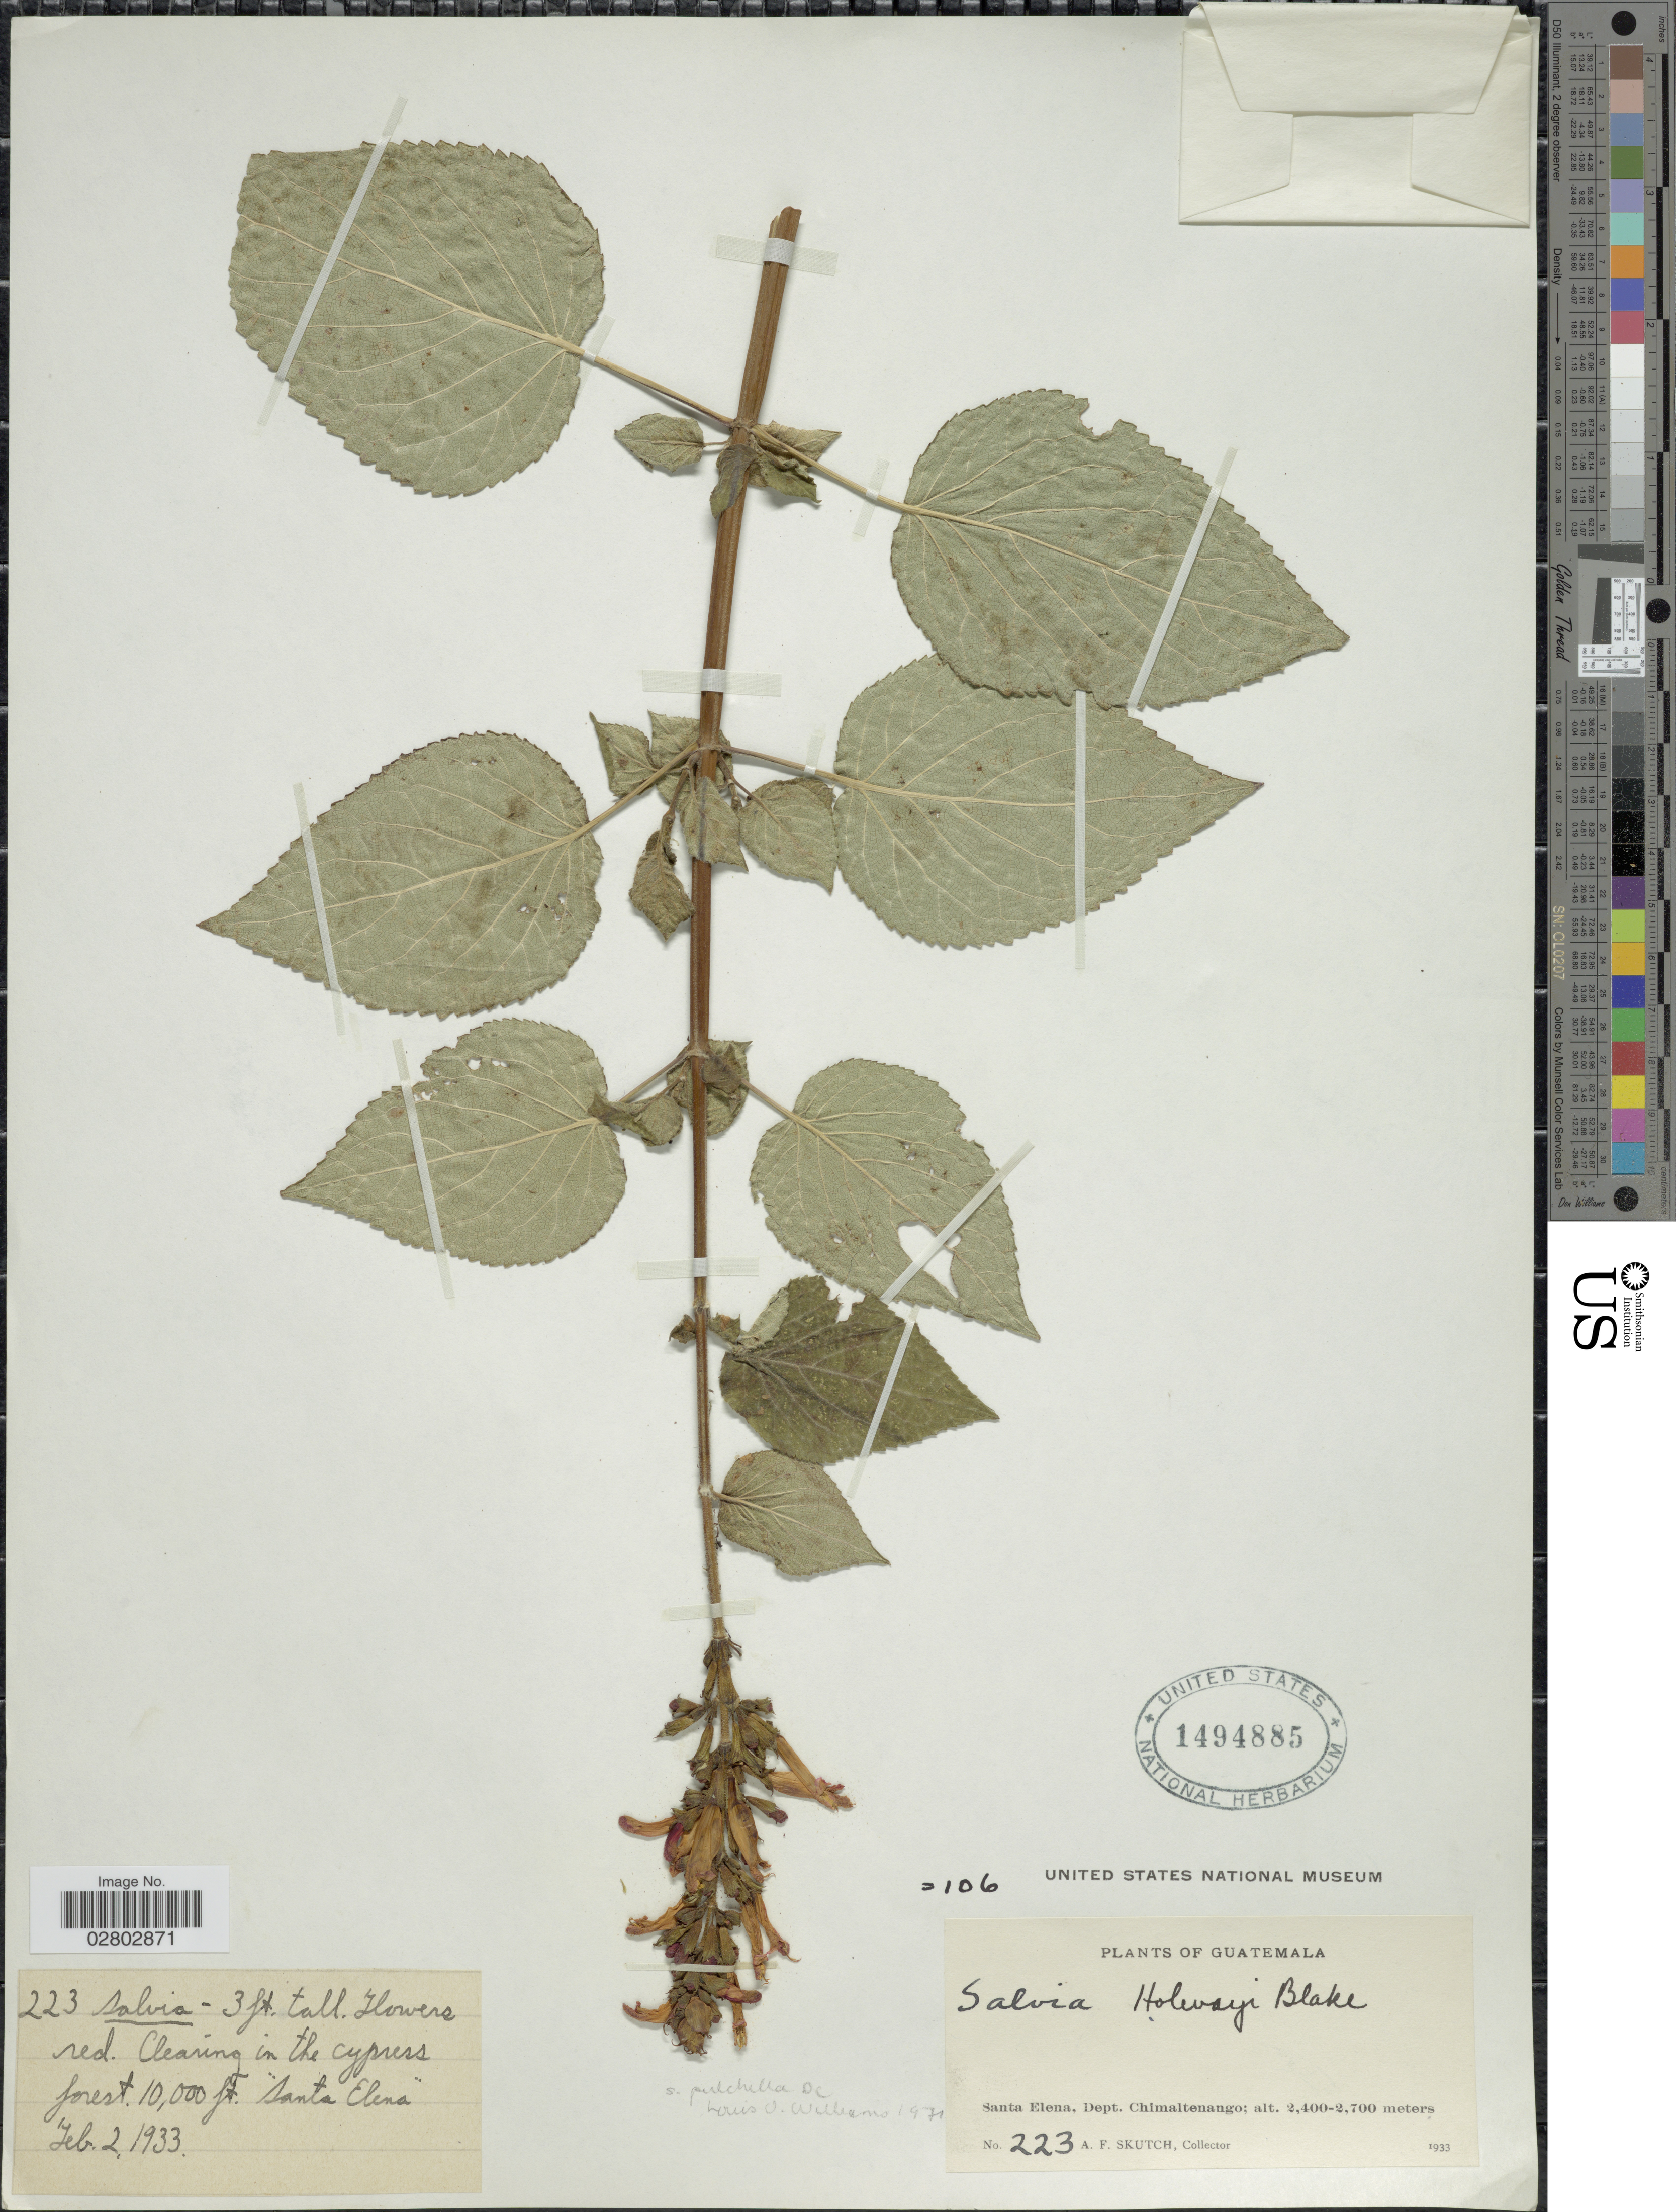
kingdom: Plantae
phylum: Tracheophyta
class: Magnoliopsida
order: Lamiales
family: Lamiaceae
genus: Salvia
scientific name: Salvia pulchella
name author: DC.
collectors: A. F. Skutch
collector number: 223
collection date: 1933-02-02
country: Guatemala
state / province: Chimaltenango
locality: Santa Elena, Dept. Chimaltenango.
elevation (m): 3048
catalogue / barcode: US 1494885